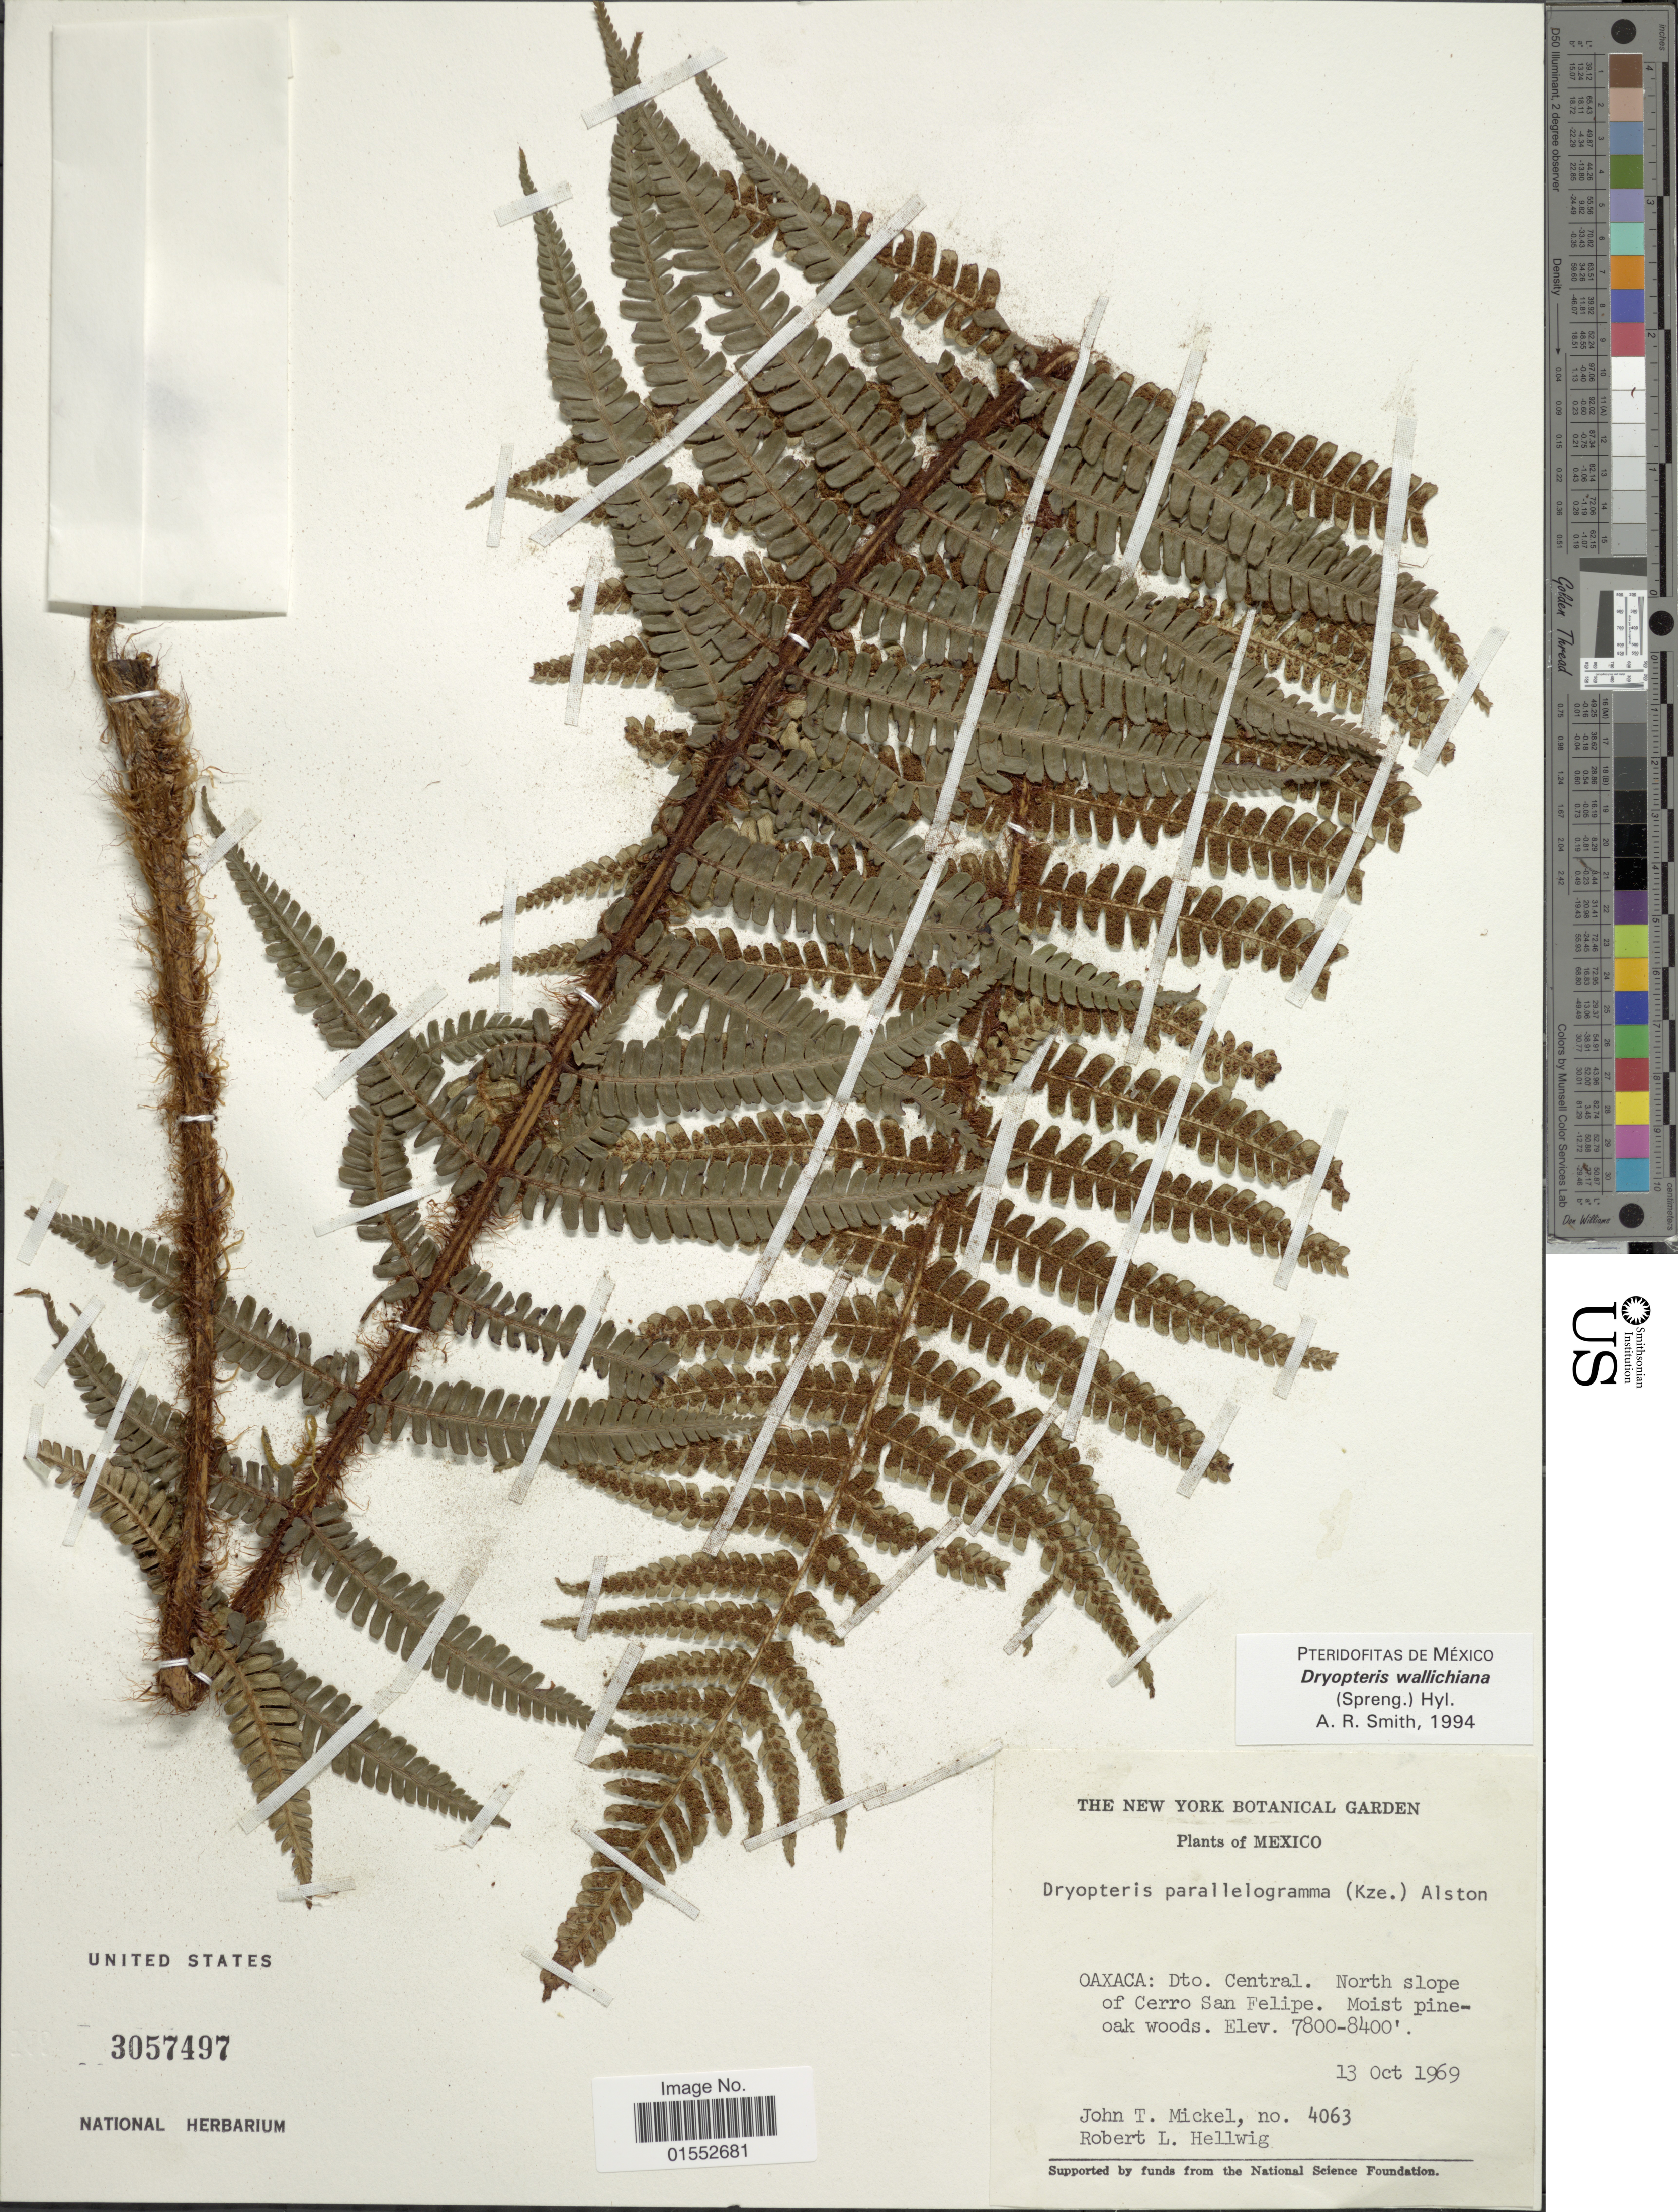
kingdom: Plantae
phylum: Tracheophyta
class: Polypodiopsida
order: Polypodiales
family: Dryopteridaceae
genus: Dryopteris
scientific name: Dryopteris wallichiana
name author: (Spreng.) Hyl.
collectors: J. T. Mickel & R. Hellwig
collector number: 4063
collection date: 1969-10-13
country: Mexico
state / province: Oaxaca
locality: Dto. Central, North slope of Cerro San Felipe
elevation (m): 2377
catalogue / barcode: US 3057497